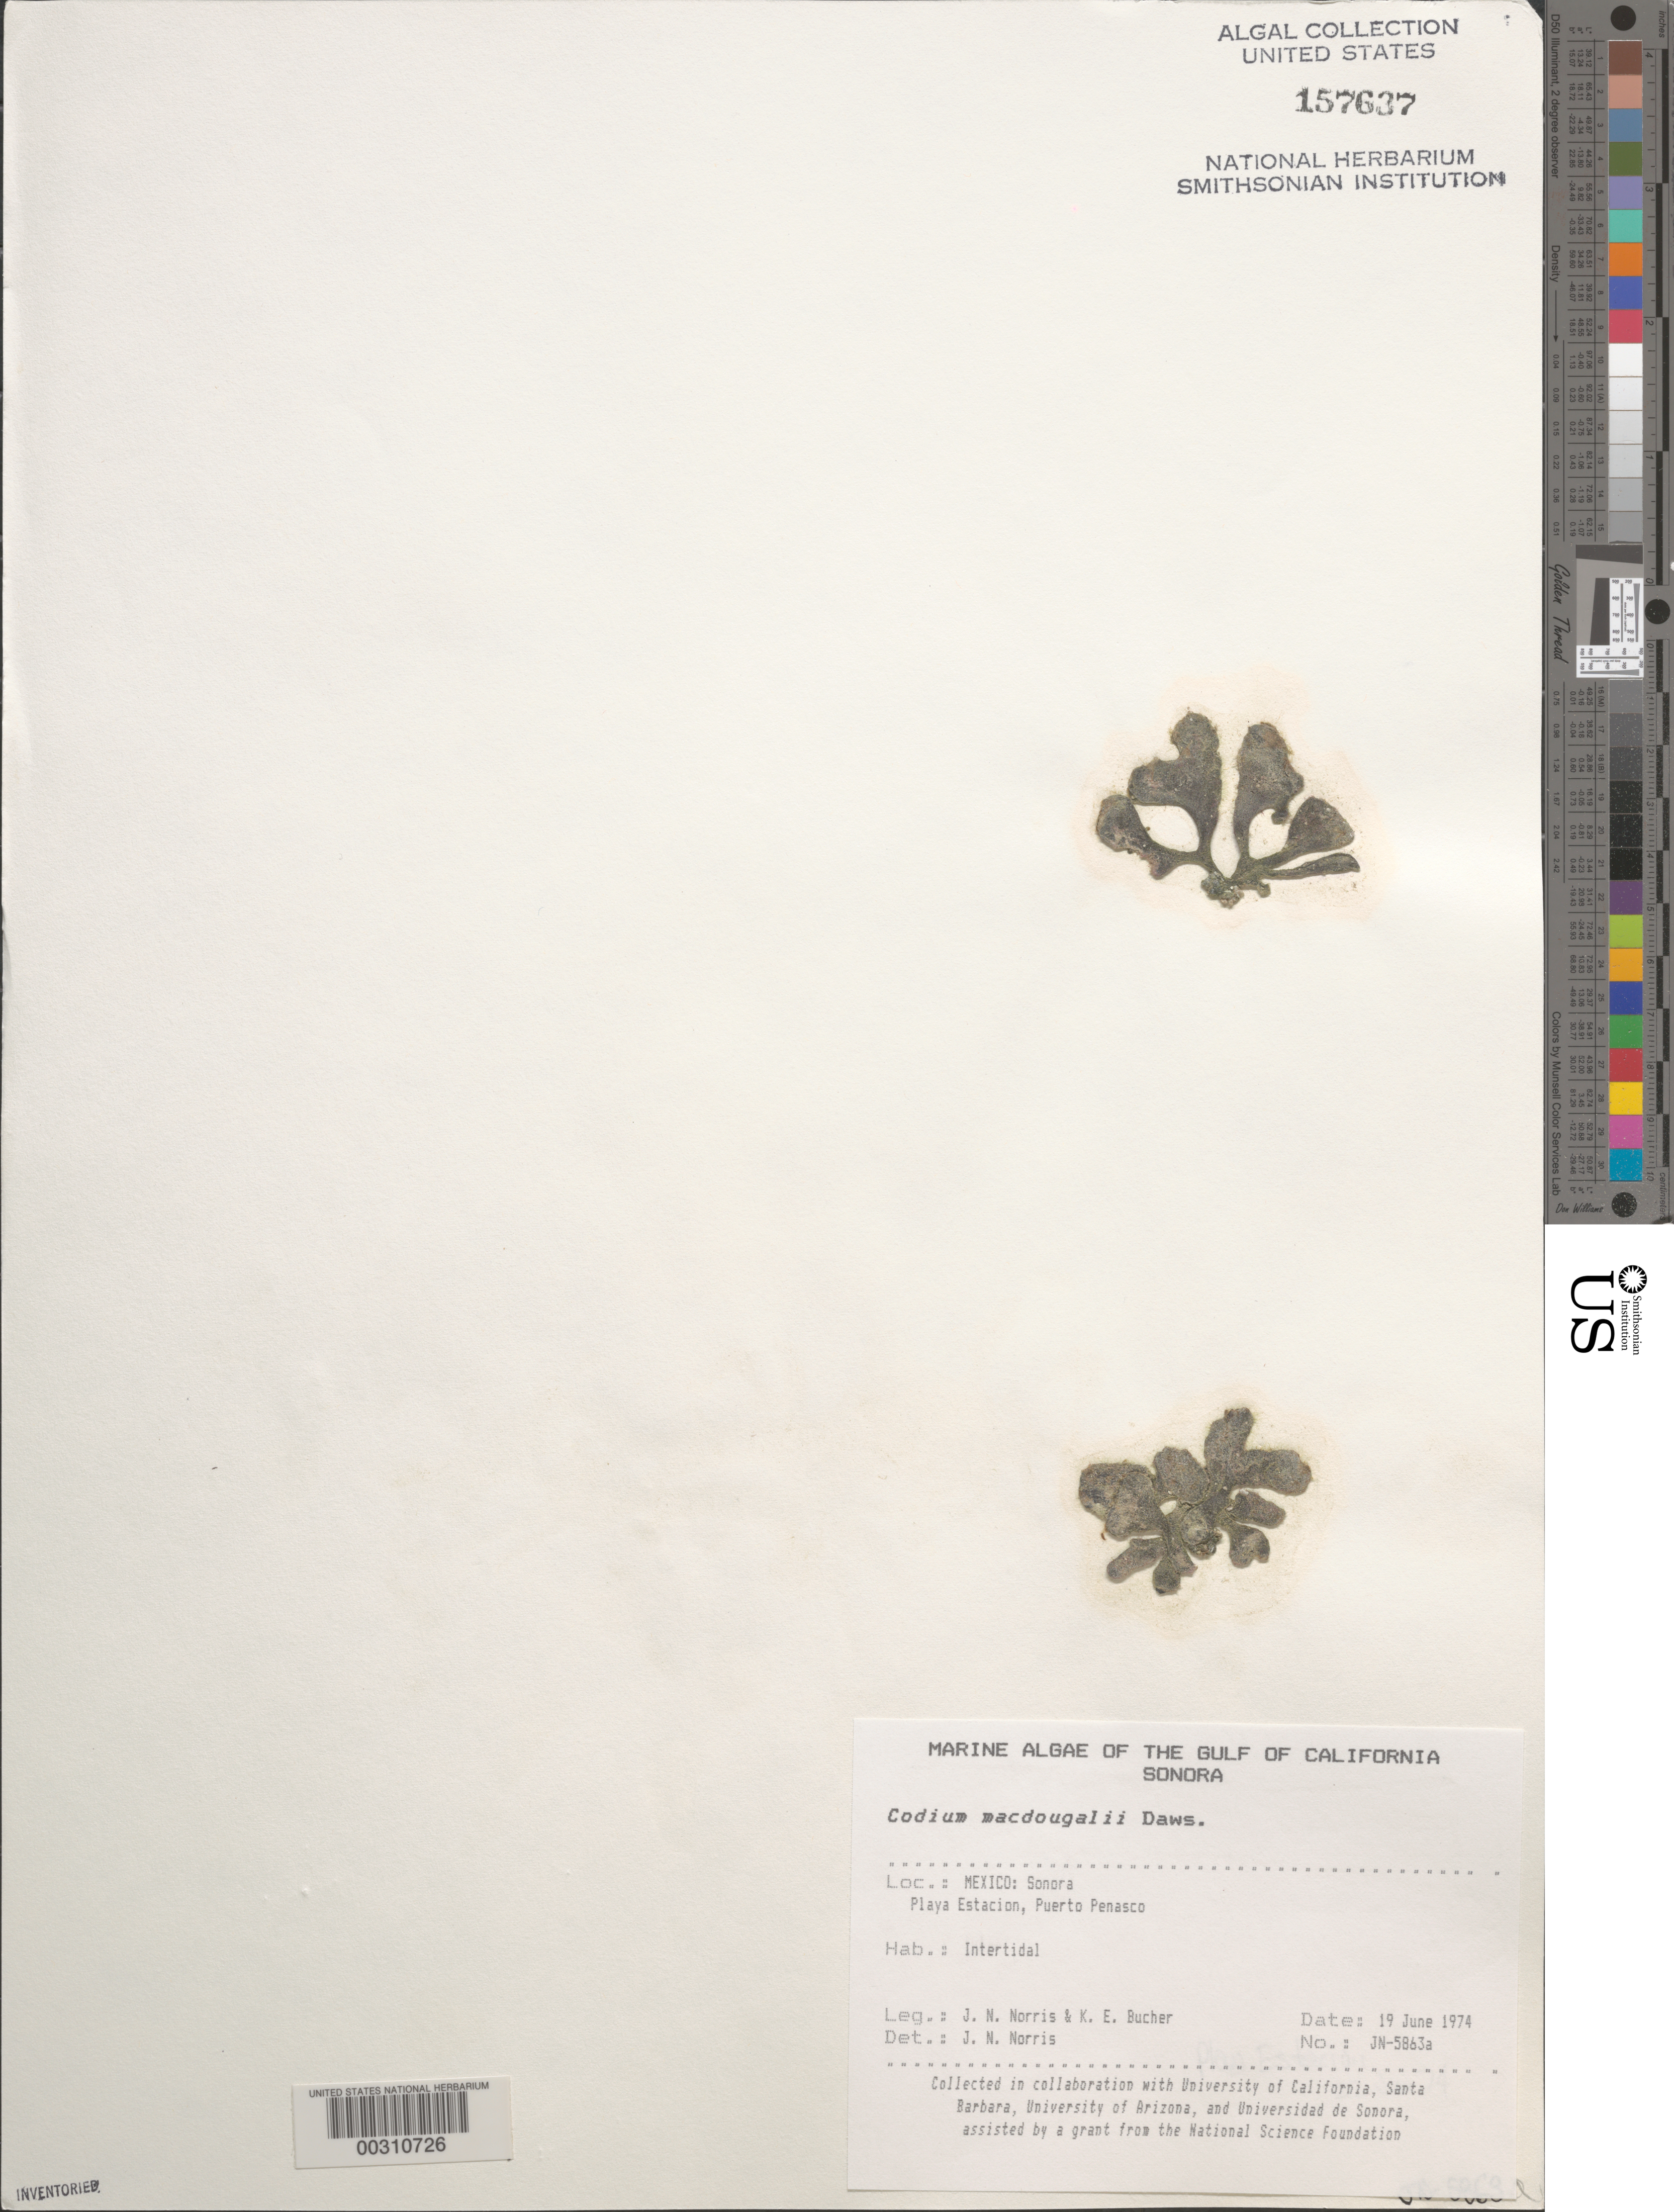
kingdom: Plantae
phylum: Chlorophyta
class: Ulvophyceae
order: Bryopsidales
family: Codiaceae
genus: Codium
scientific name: Codium brandegeei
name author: Setch. & N.L. Gardner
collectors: J. N. Norris & K. E. Bucher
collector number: JN-5863a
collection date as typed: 19 Jun 1974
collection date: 1974-06-19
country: Mexico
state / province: Sonora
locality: Playa Estacion, Puerto Penasco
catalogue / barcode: US 157637